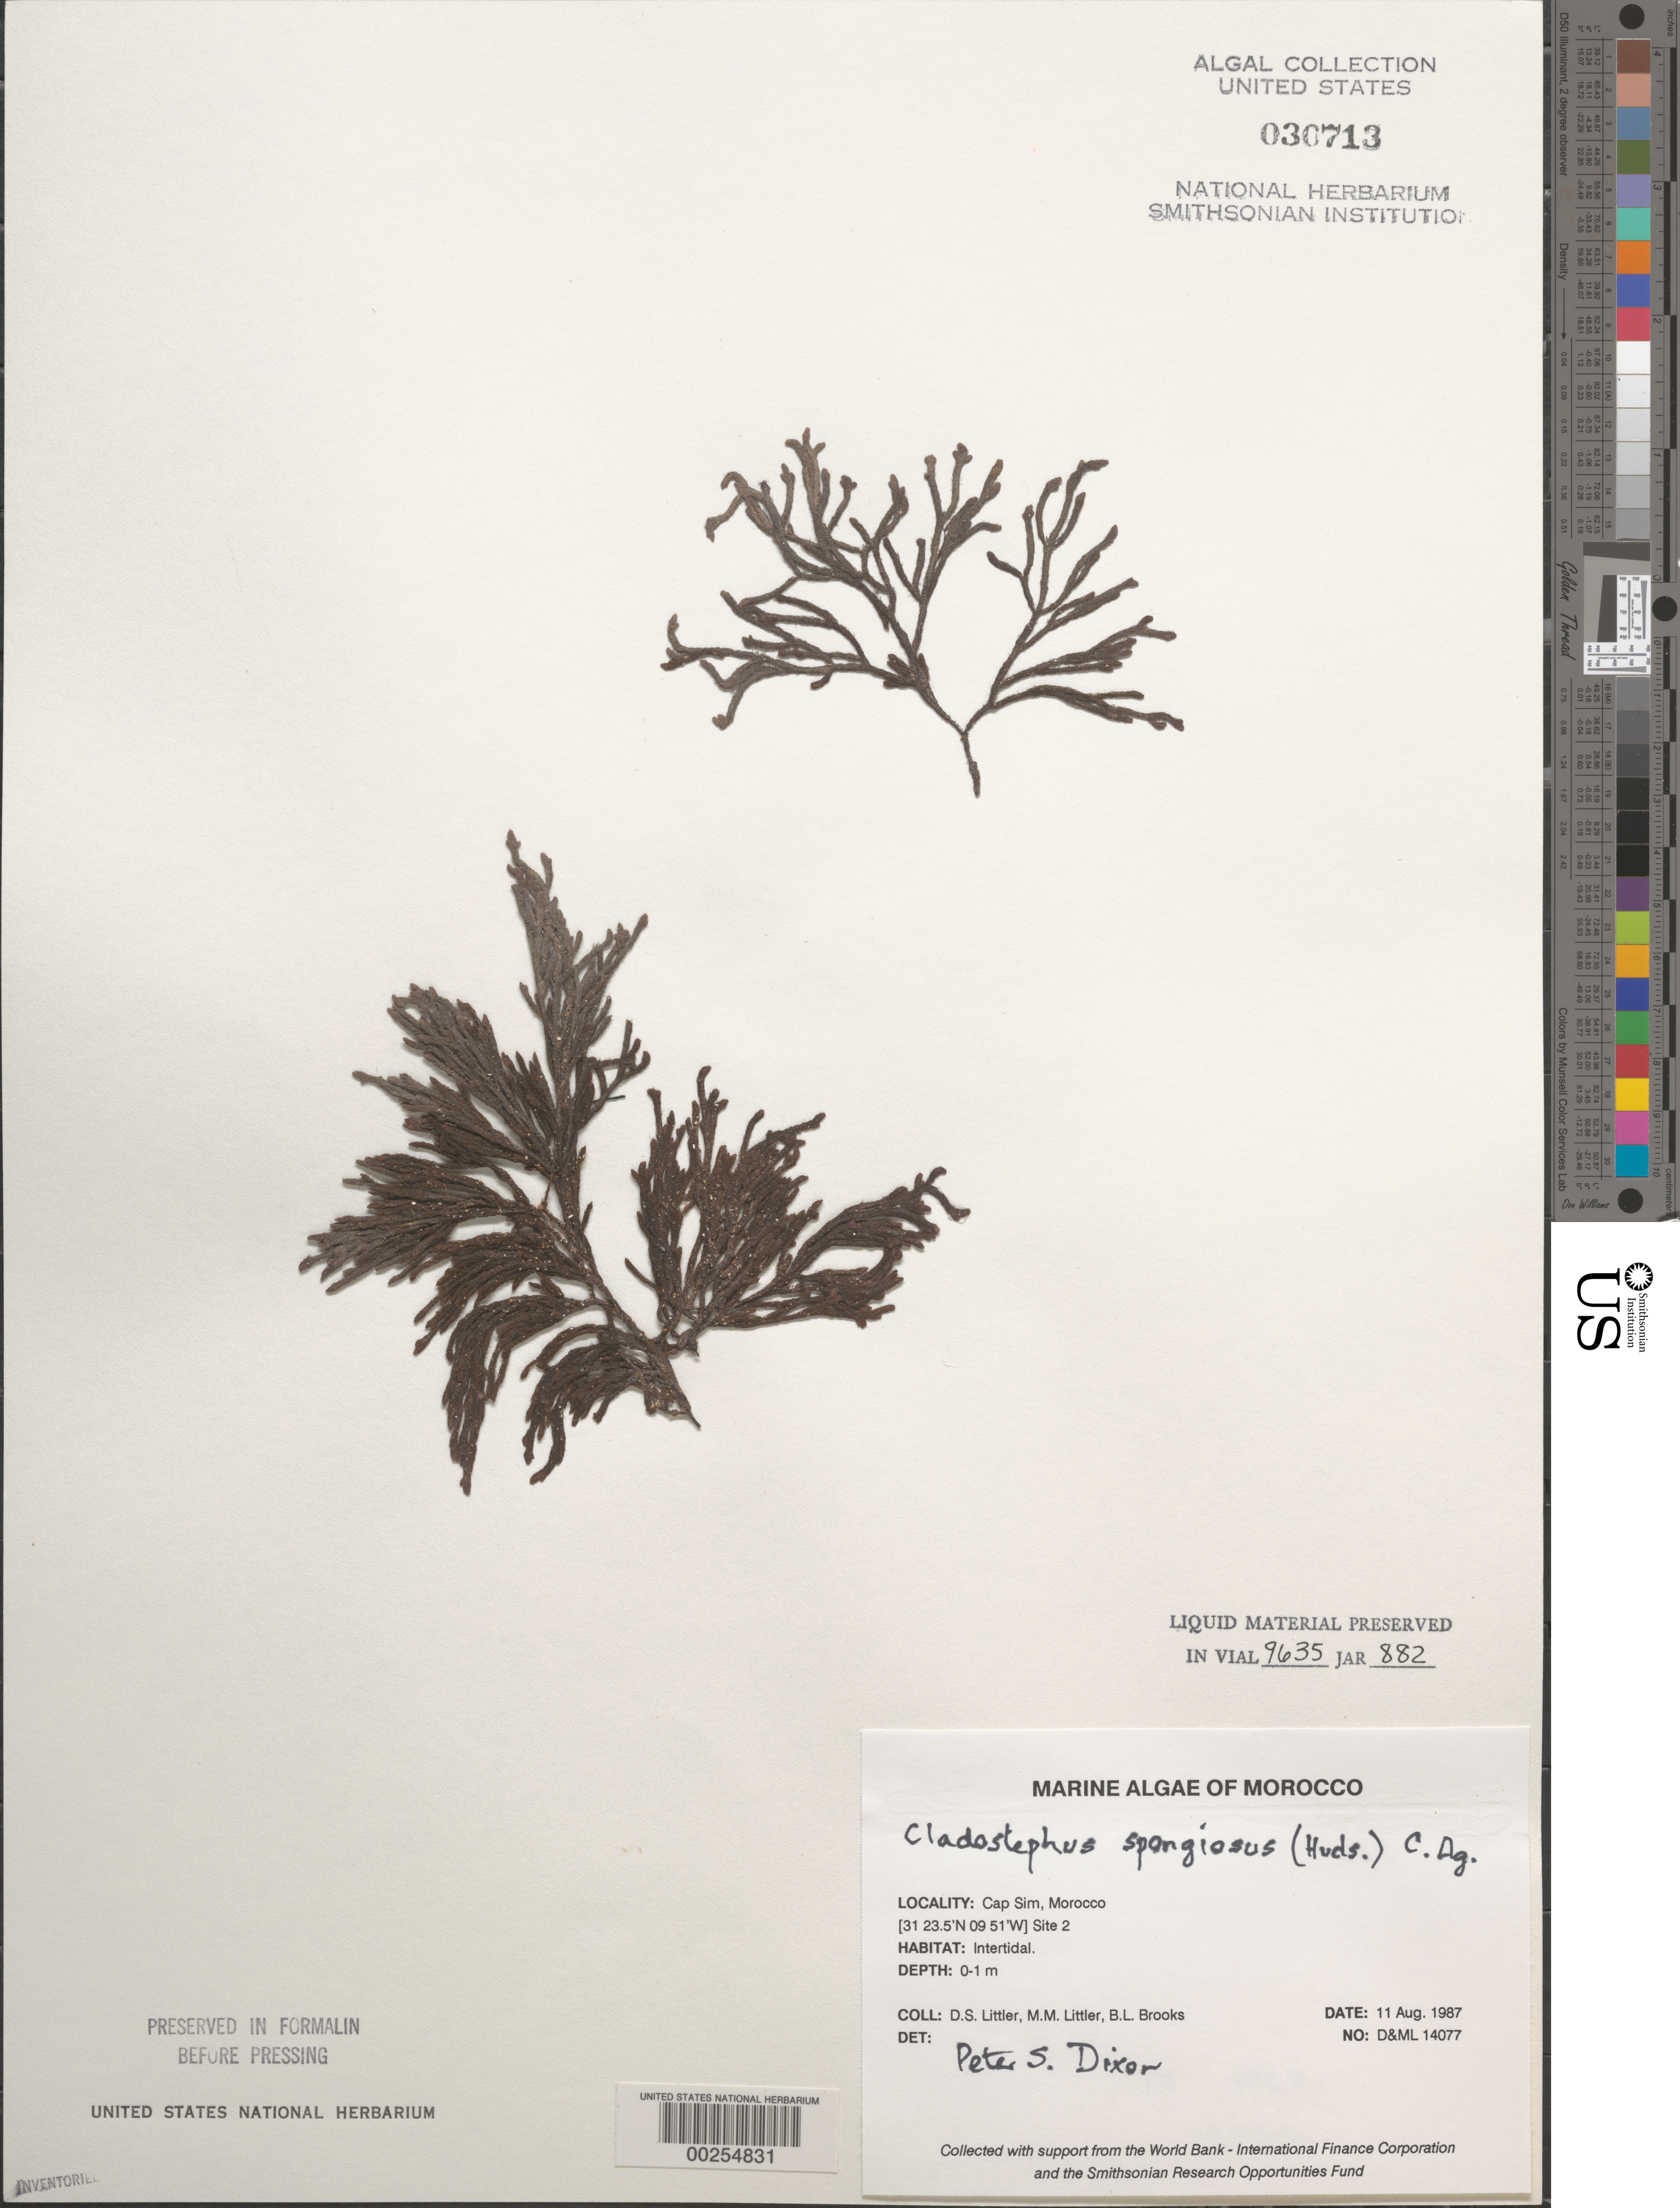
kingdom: Chromista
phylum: Ochrophyta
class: Phaeophyceae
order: Sphacelariales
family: Cladostephaceae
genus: Cladostephus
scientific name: Cladostephus spongiosus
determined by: Dixon, P. S.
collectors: D. S. Littler, M. M. Littler & B. Brooks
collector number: D&ML 14077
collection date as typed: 11 Aug 1987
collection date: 1987-08-11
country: Morocco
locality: Cap Sim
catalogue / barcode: US 30713